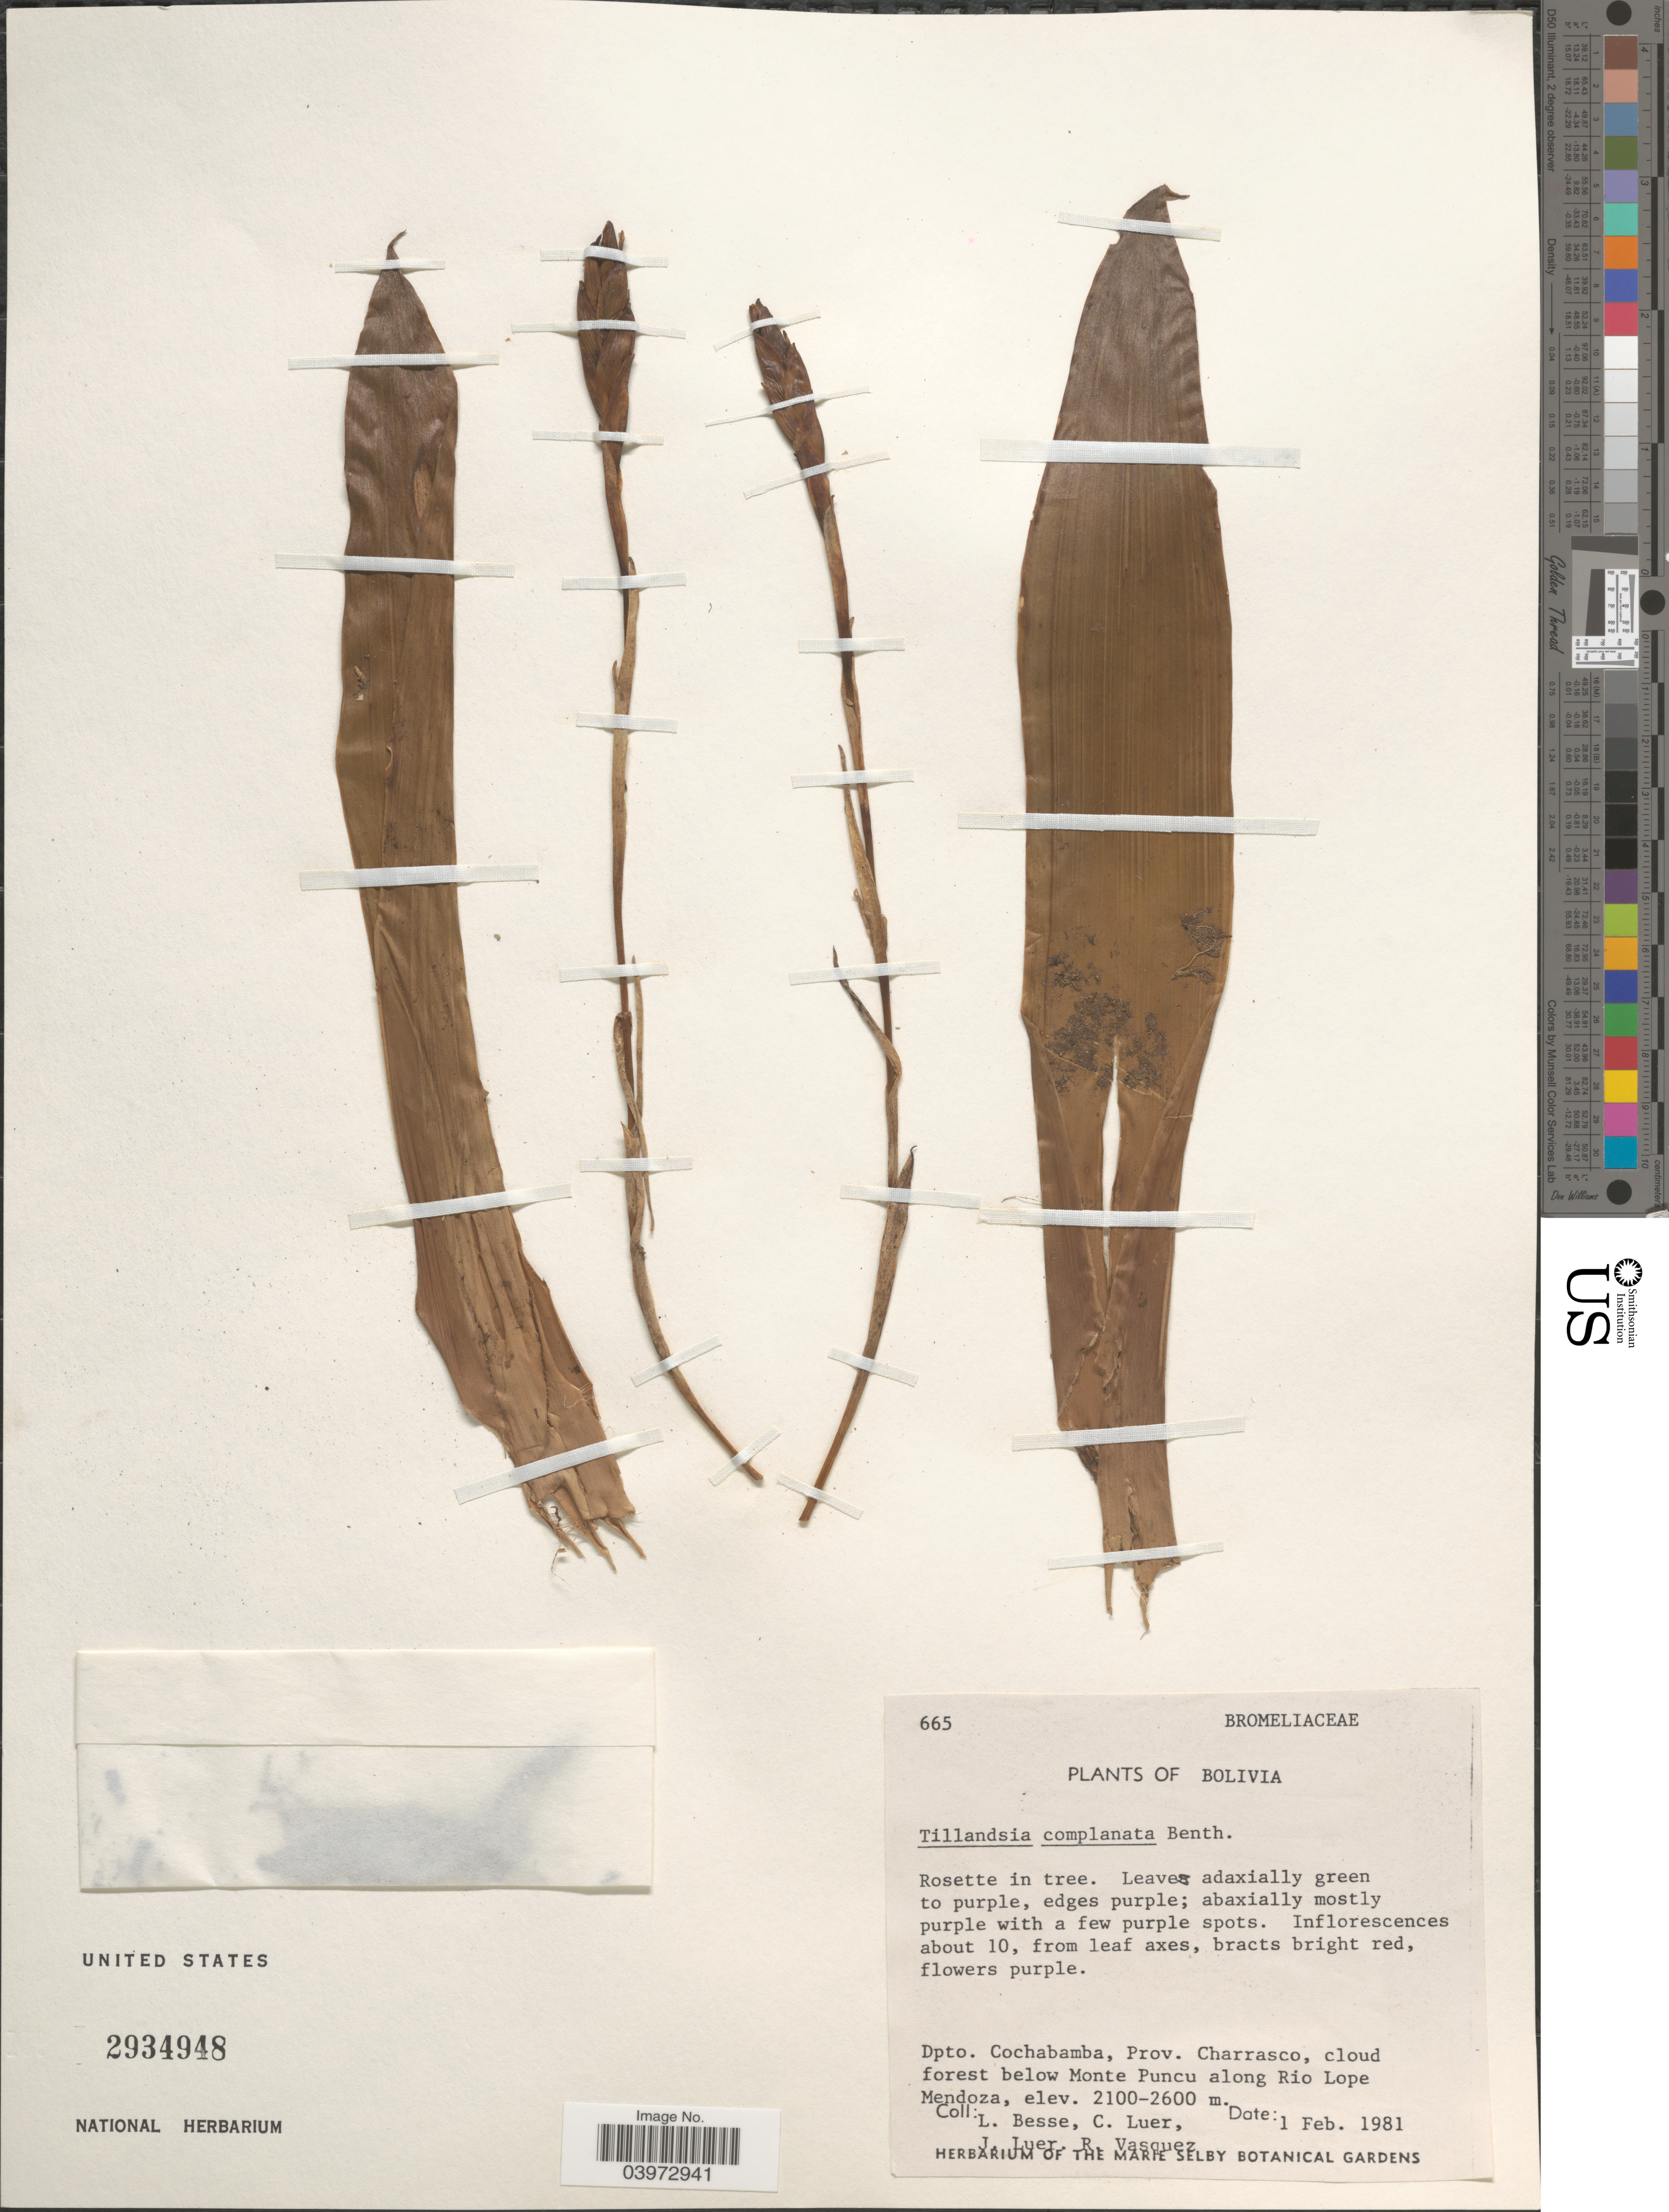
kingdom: Plantae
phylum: Tracheophyta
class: Liliopsida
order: Poales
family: Bromeliaceae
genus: Tillandsia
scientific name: Tillandsia complanata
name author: Benth.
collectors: L. Besse, C. Luer, J. P. Luer & R. Vasquez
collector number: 665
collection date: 1981-02-01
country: Bolivia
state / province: Cochabamba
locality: Dpto. Cochabamba, prov. Charrasco, cloud forest below Monte Puncu along Rio Lope Mendoza.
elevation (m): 2100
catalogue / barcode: US 2934948